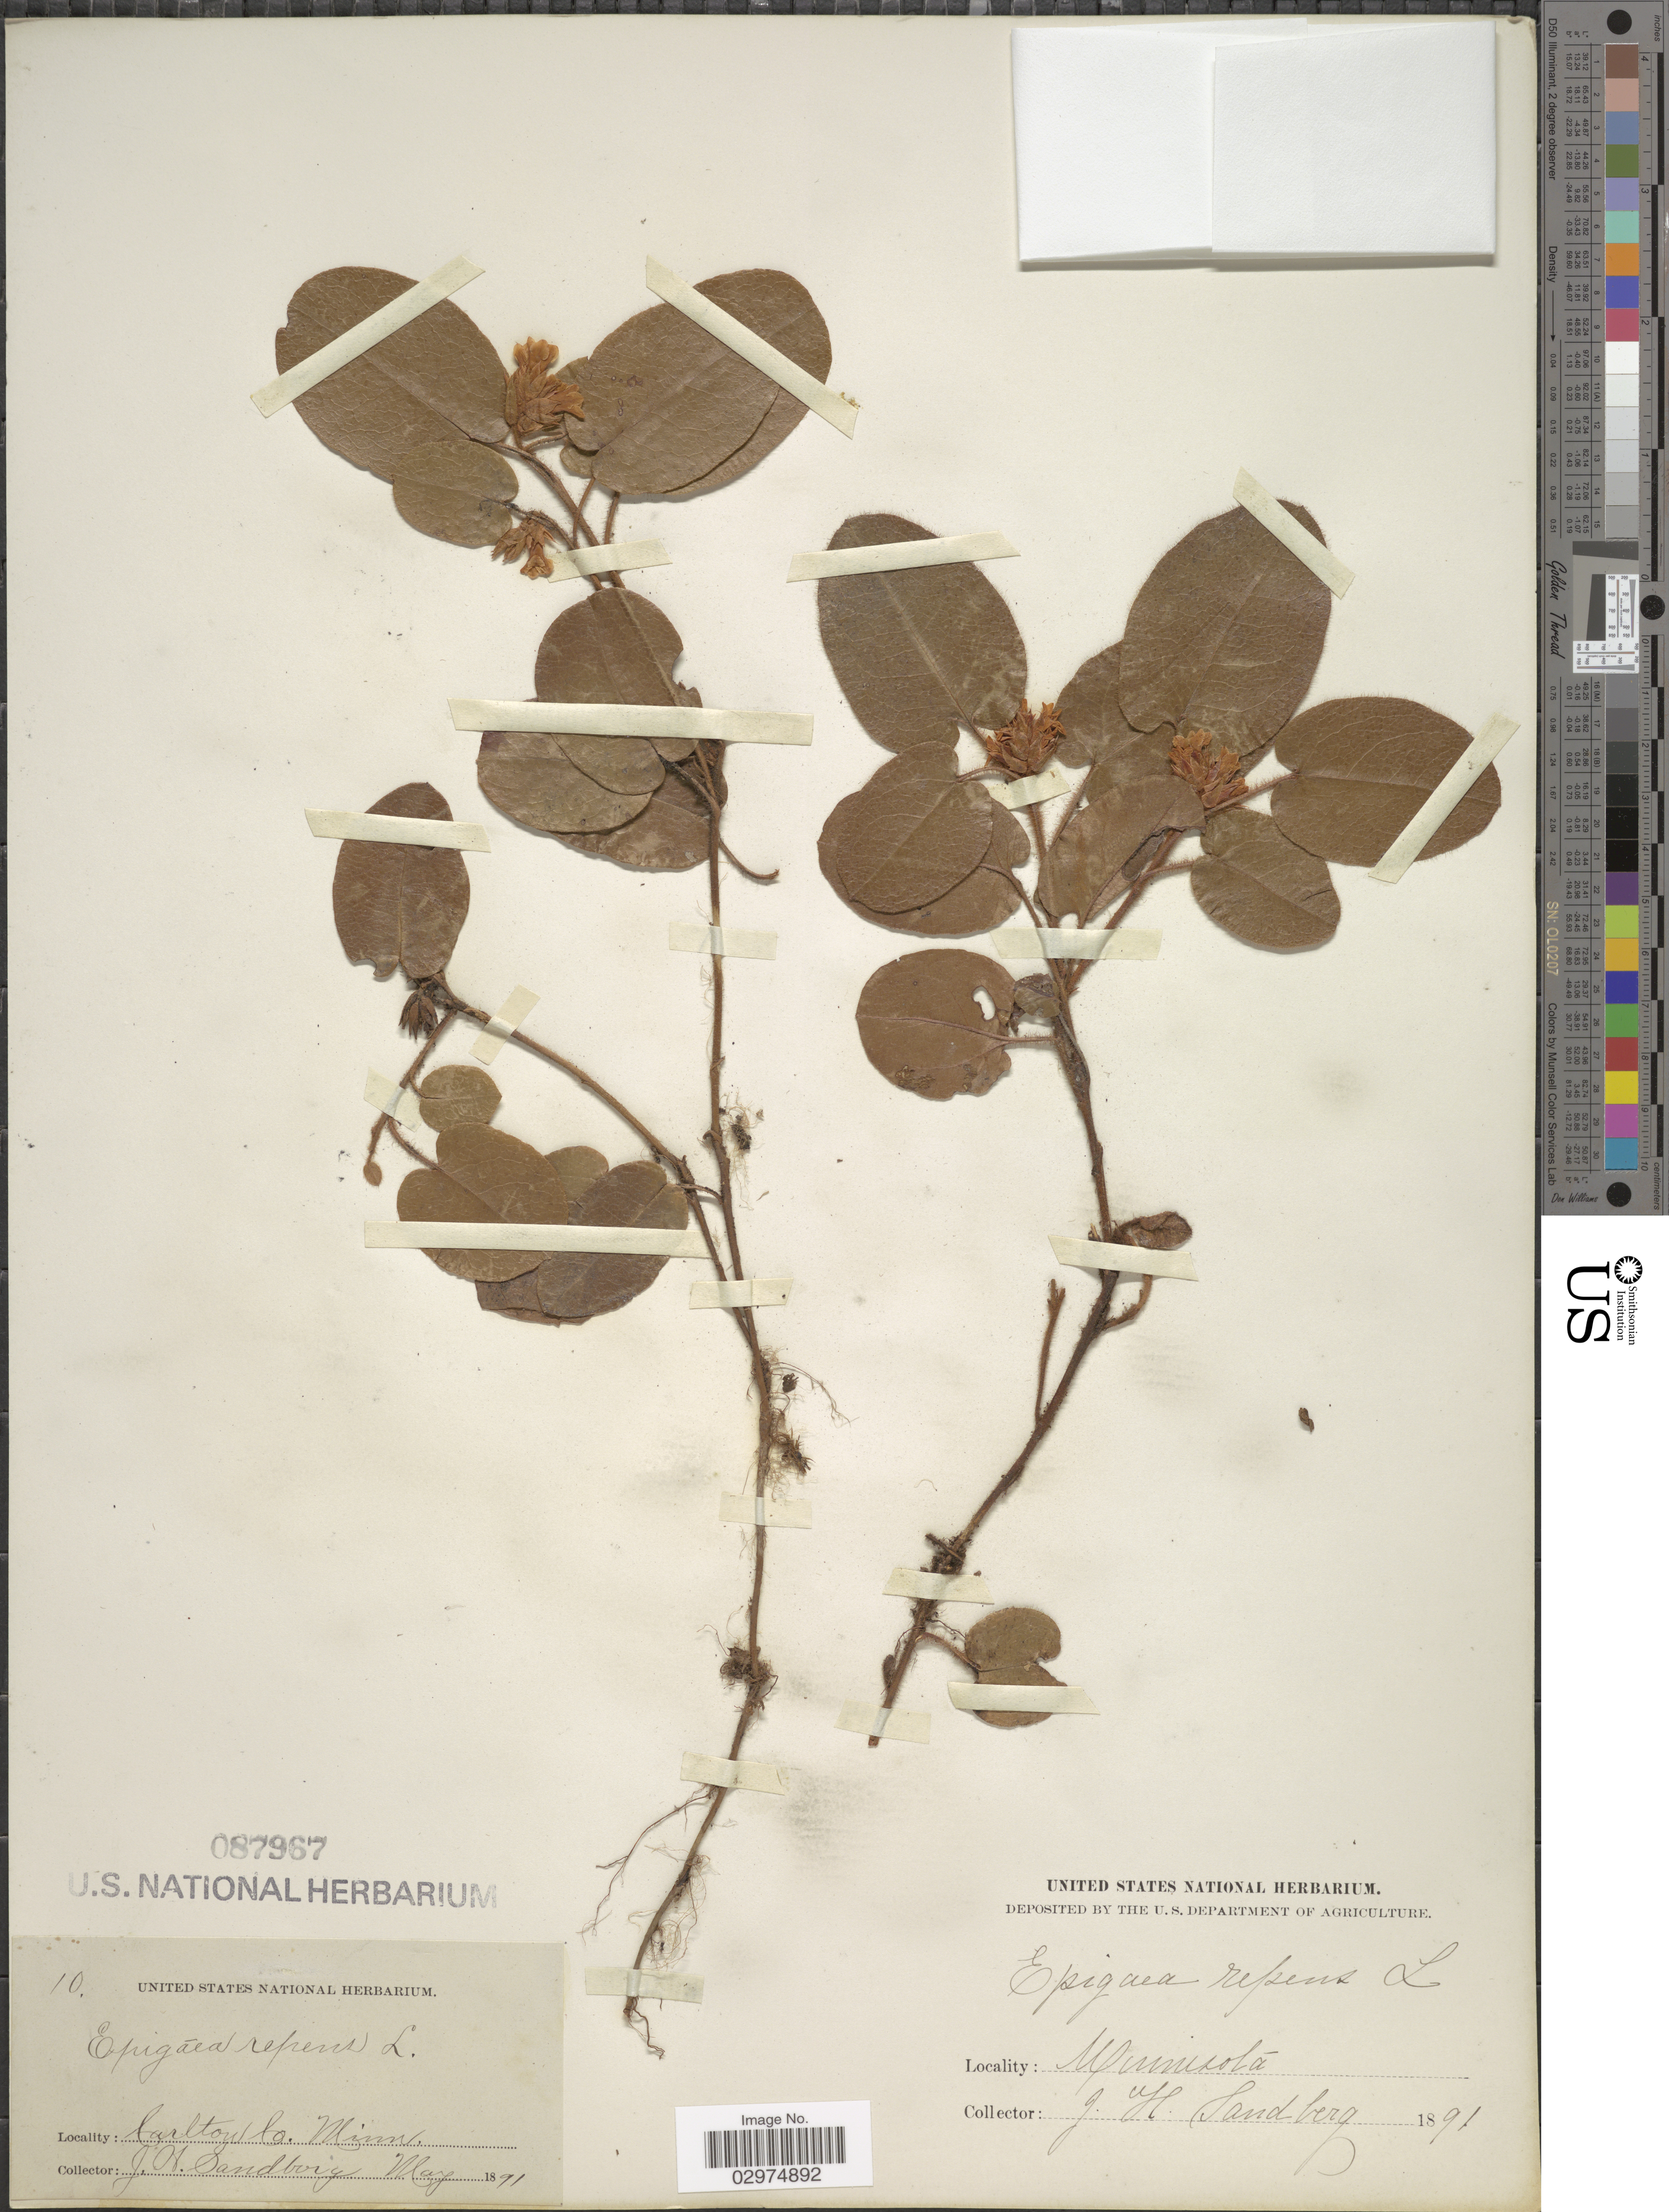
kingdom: Plantae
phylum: Tracheophyta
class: Magnoliopsida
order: Ericales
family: Ericaceae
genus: Epigaea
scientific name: Epigaea repens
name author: L.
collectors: J. H. Sandberg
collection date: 1891-05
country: United States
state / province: Minnesota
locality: Carlton Co.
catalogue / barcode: US 87967